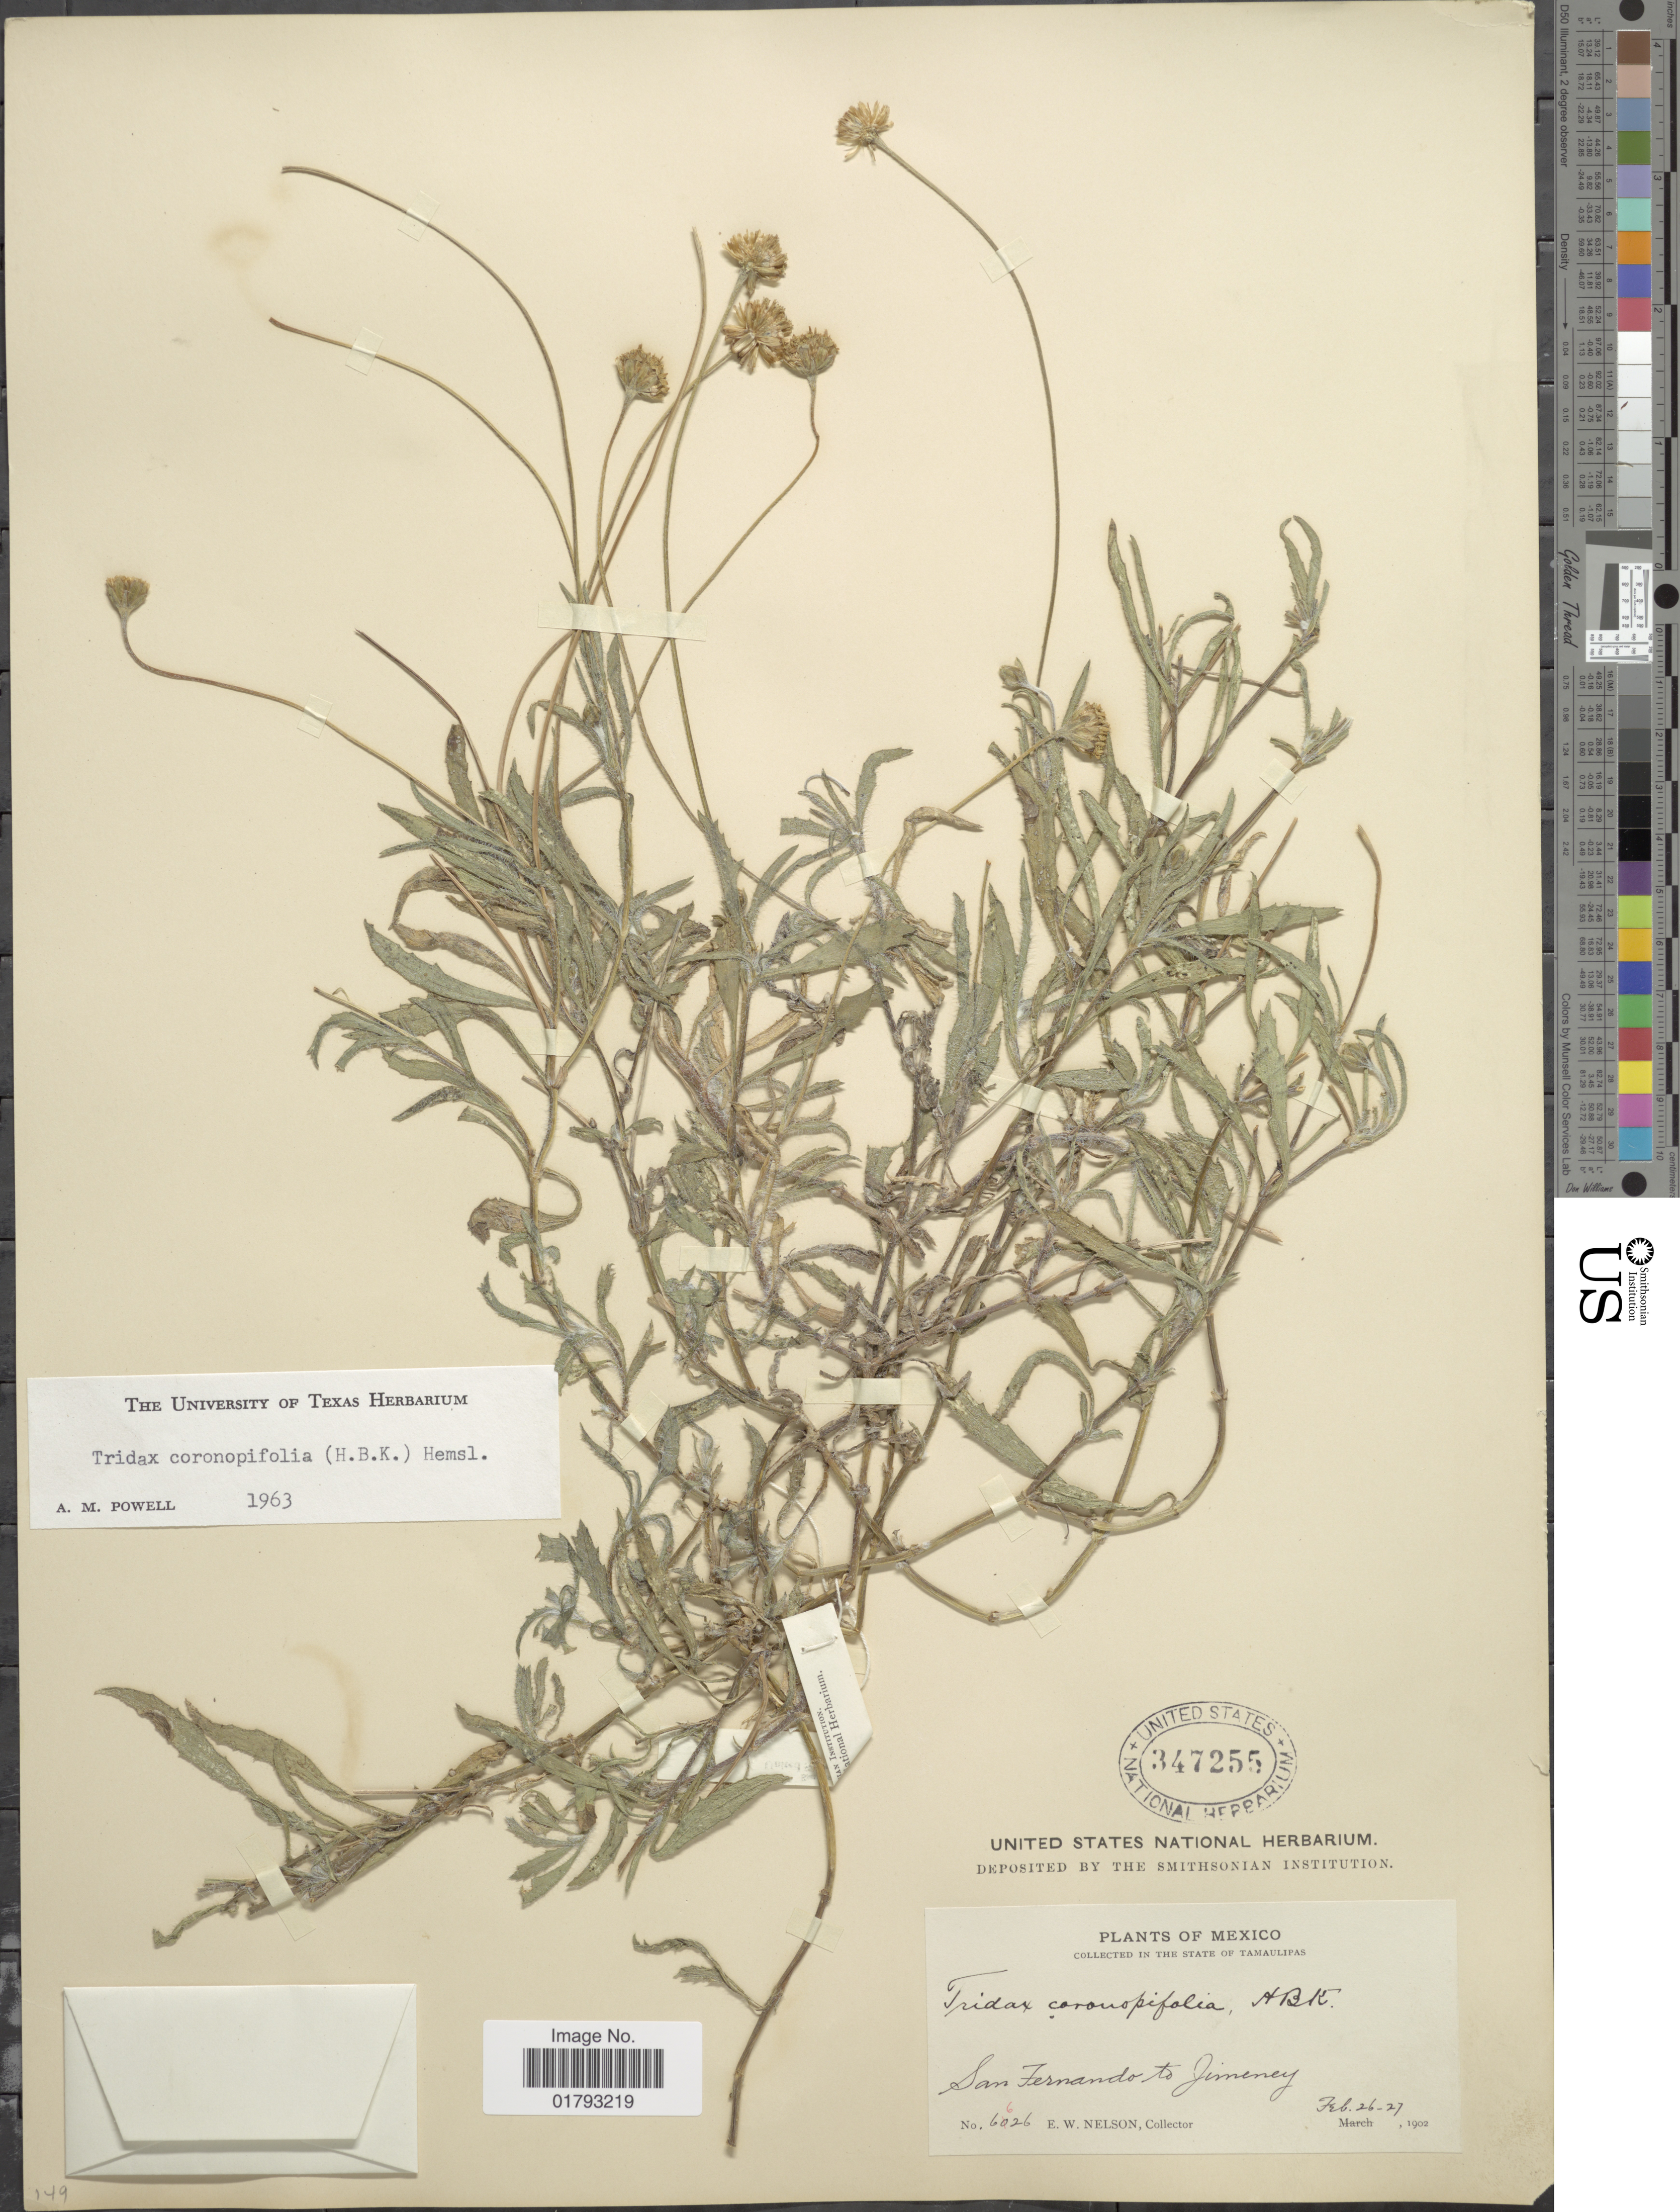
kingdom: Plantae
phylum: Tracheophyta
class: Magnoliopsida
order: Asterales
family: Asteraceae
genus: Tridax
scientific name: Tridax coronopifolia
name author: (Kunth) Hemsl.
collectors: E. W. Nelson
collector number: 6626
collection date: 1902-02-26/1902-02-27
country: Mexico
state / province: Tamaulipas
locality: San Fernando to Jimeney. State of Tamaulipas.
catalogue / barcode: US 347255